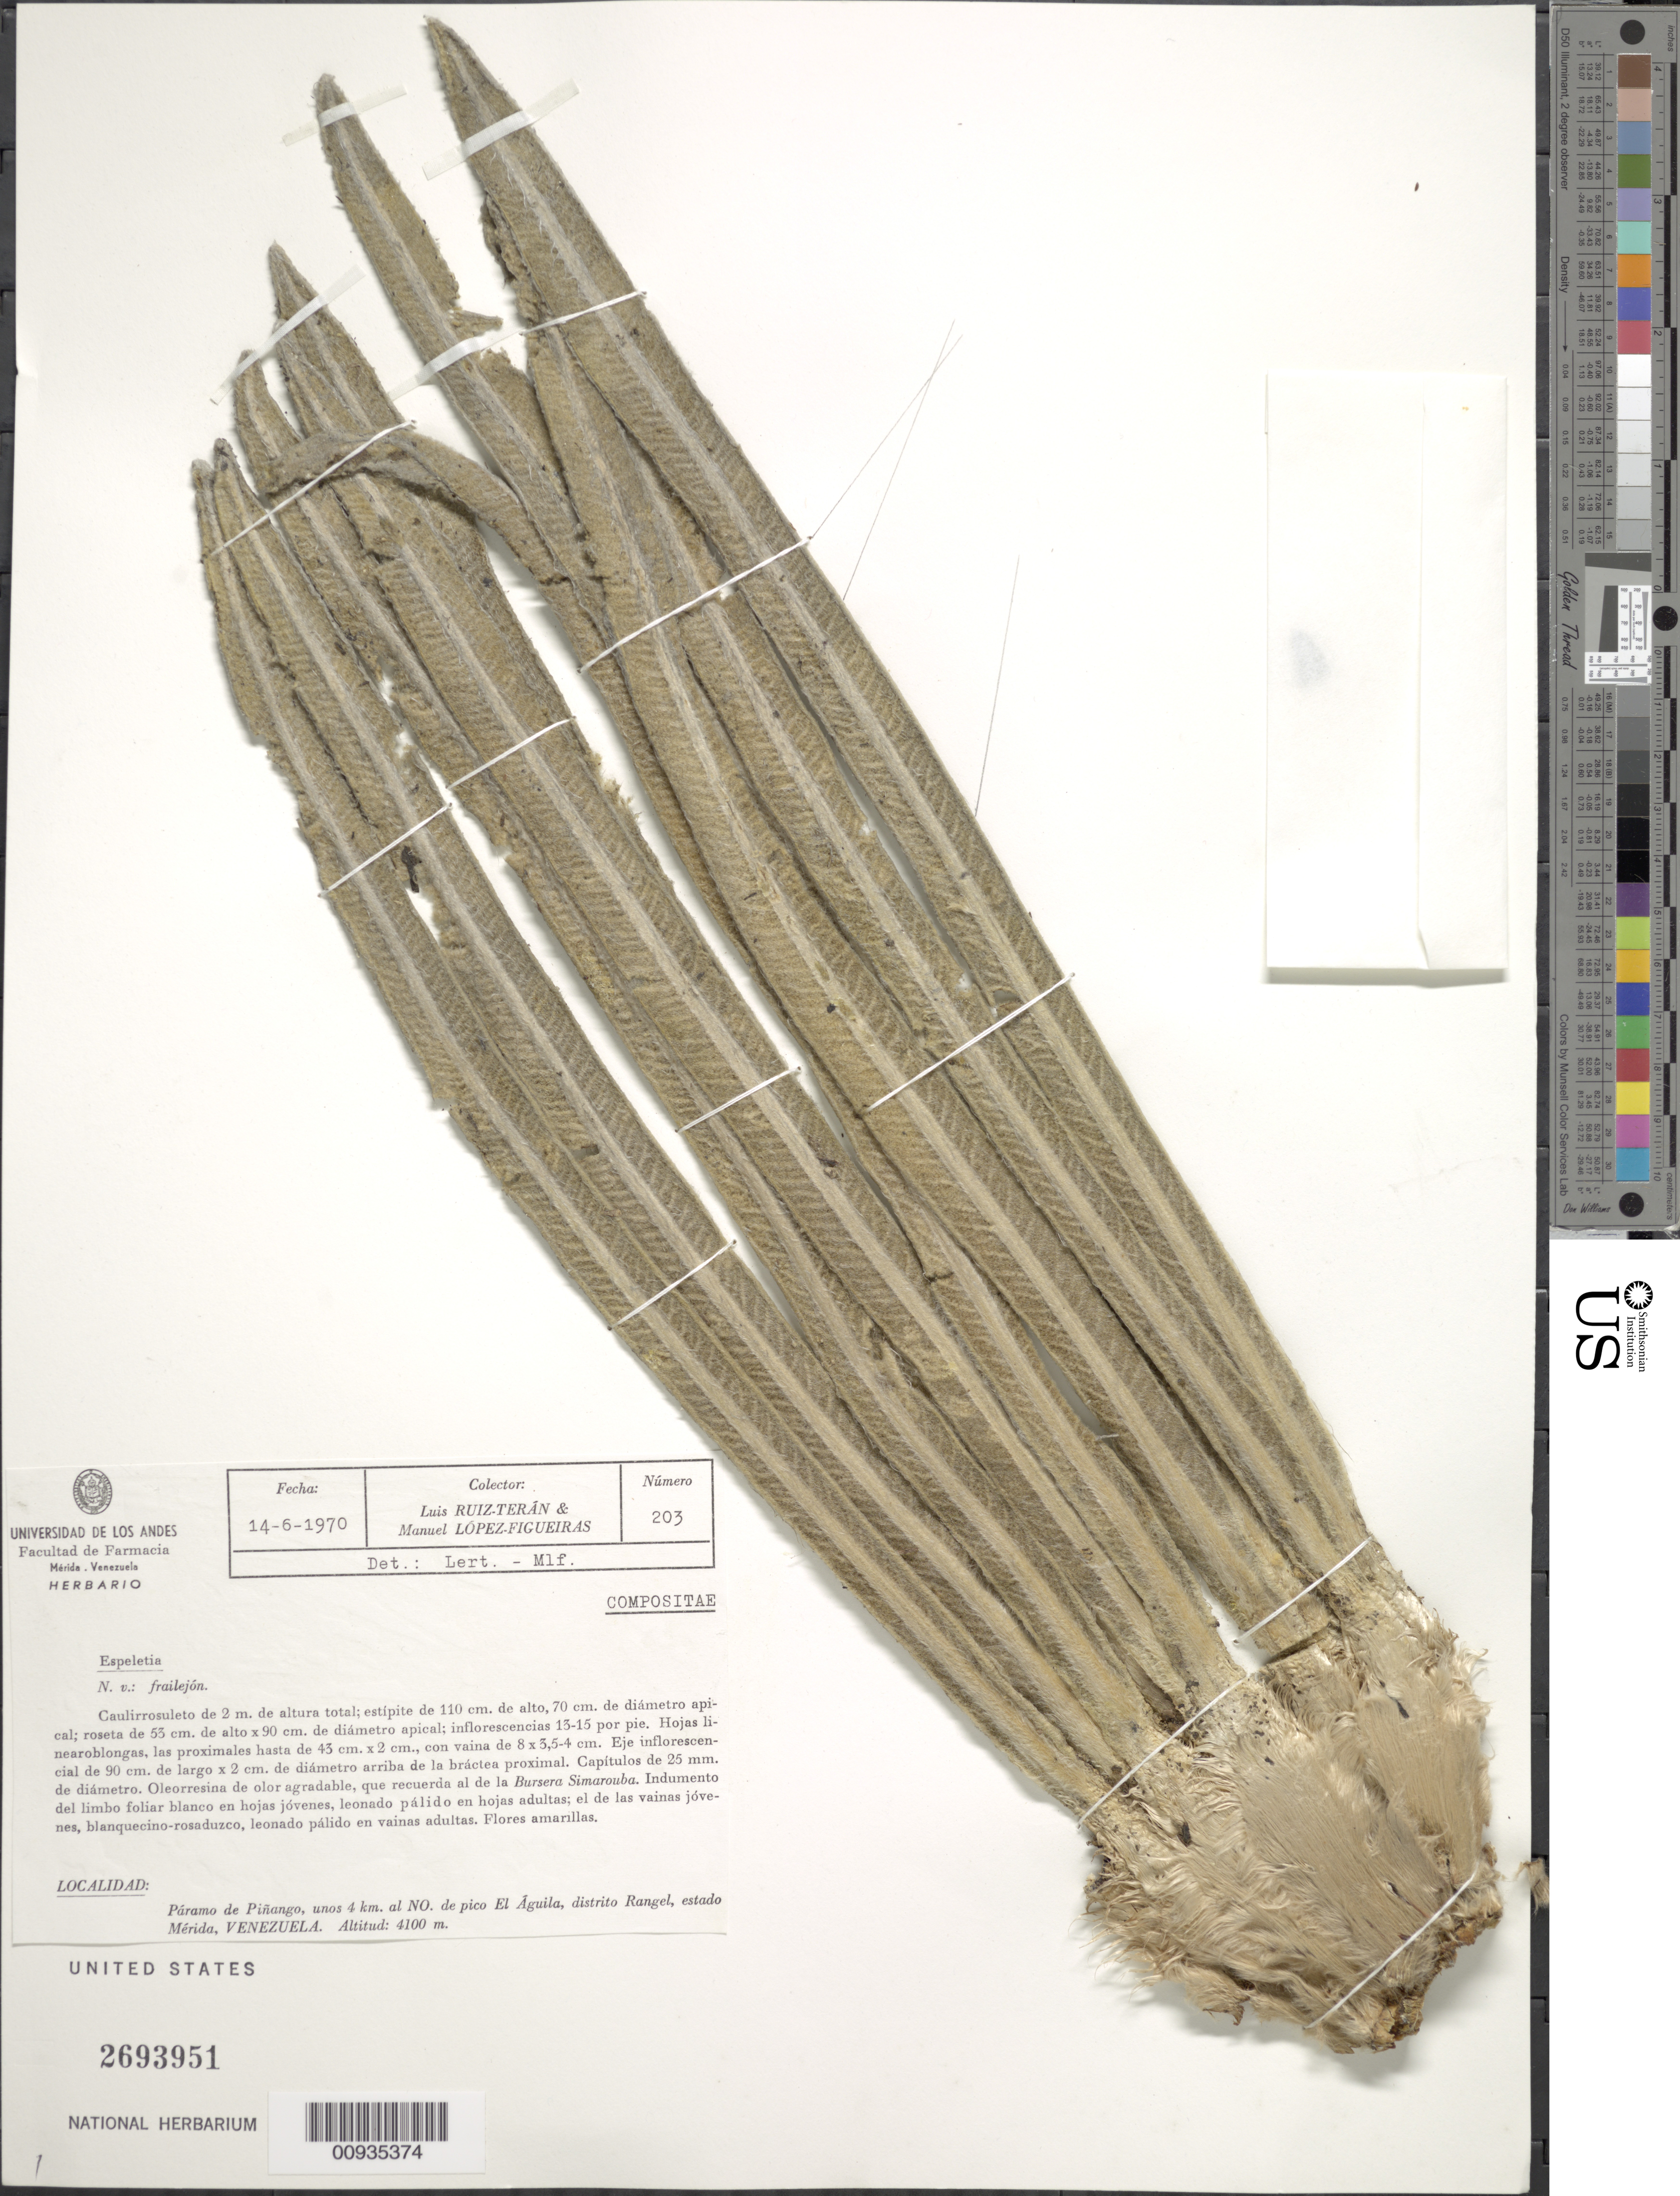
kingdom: Plantae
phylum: Tracheophyta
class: Magnoliopsida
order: Asterales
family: Asteraceae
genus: Coespeletia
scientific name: Coespeletia spicata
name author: (Sch. Bip. ex Wedd.) Cuatrec.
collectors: L. Teran & M. López Figueiras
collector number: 203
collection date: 1970-06-14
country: Venezuela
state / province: Mérida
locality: Paramo de Pinango, unos 4 km. al NO. de pico El Aguila, distrito Rangel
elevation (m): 4100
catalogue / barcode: US 2693951